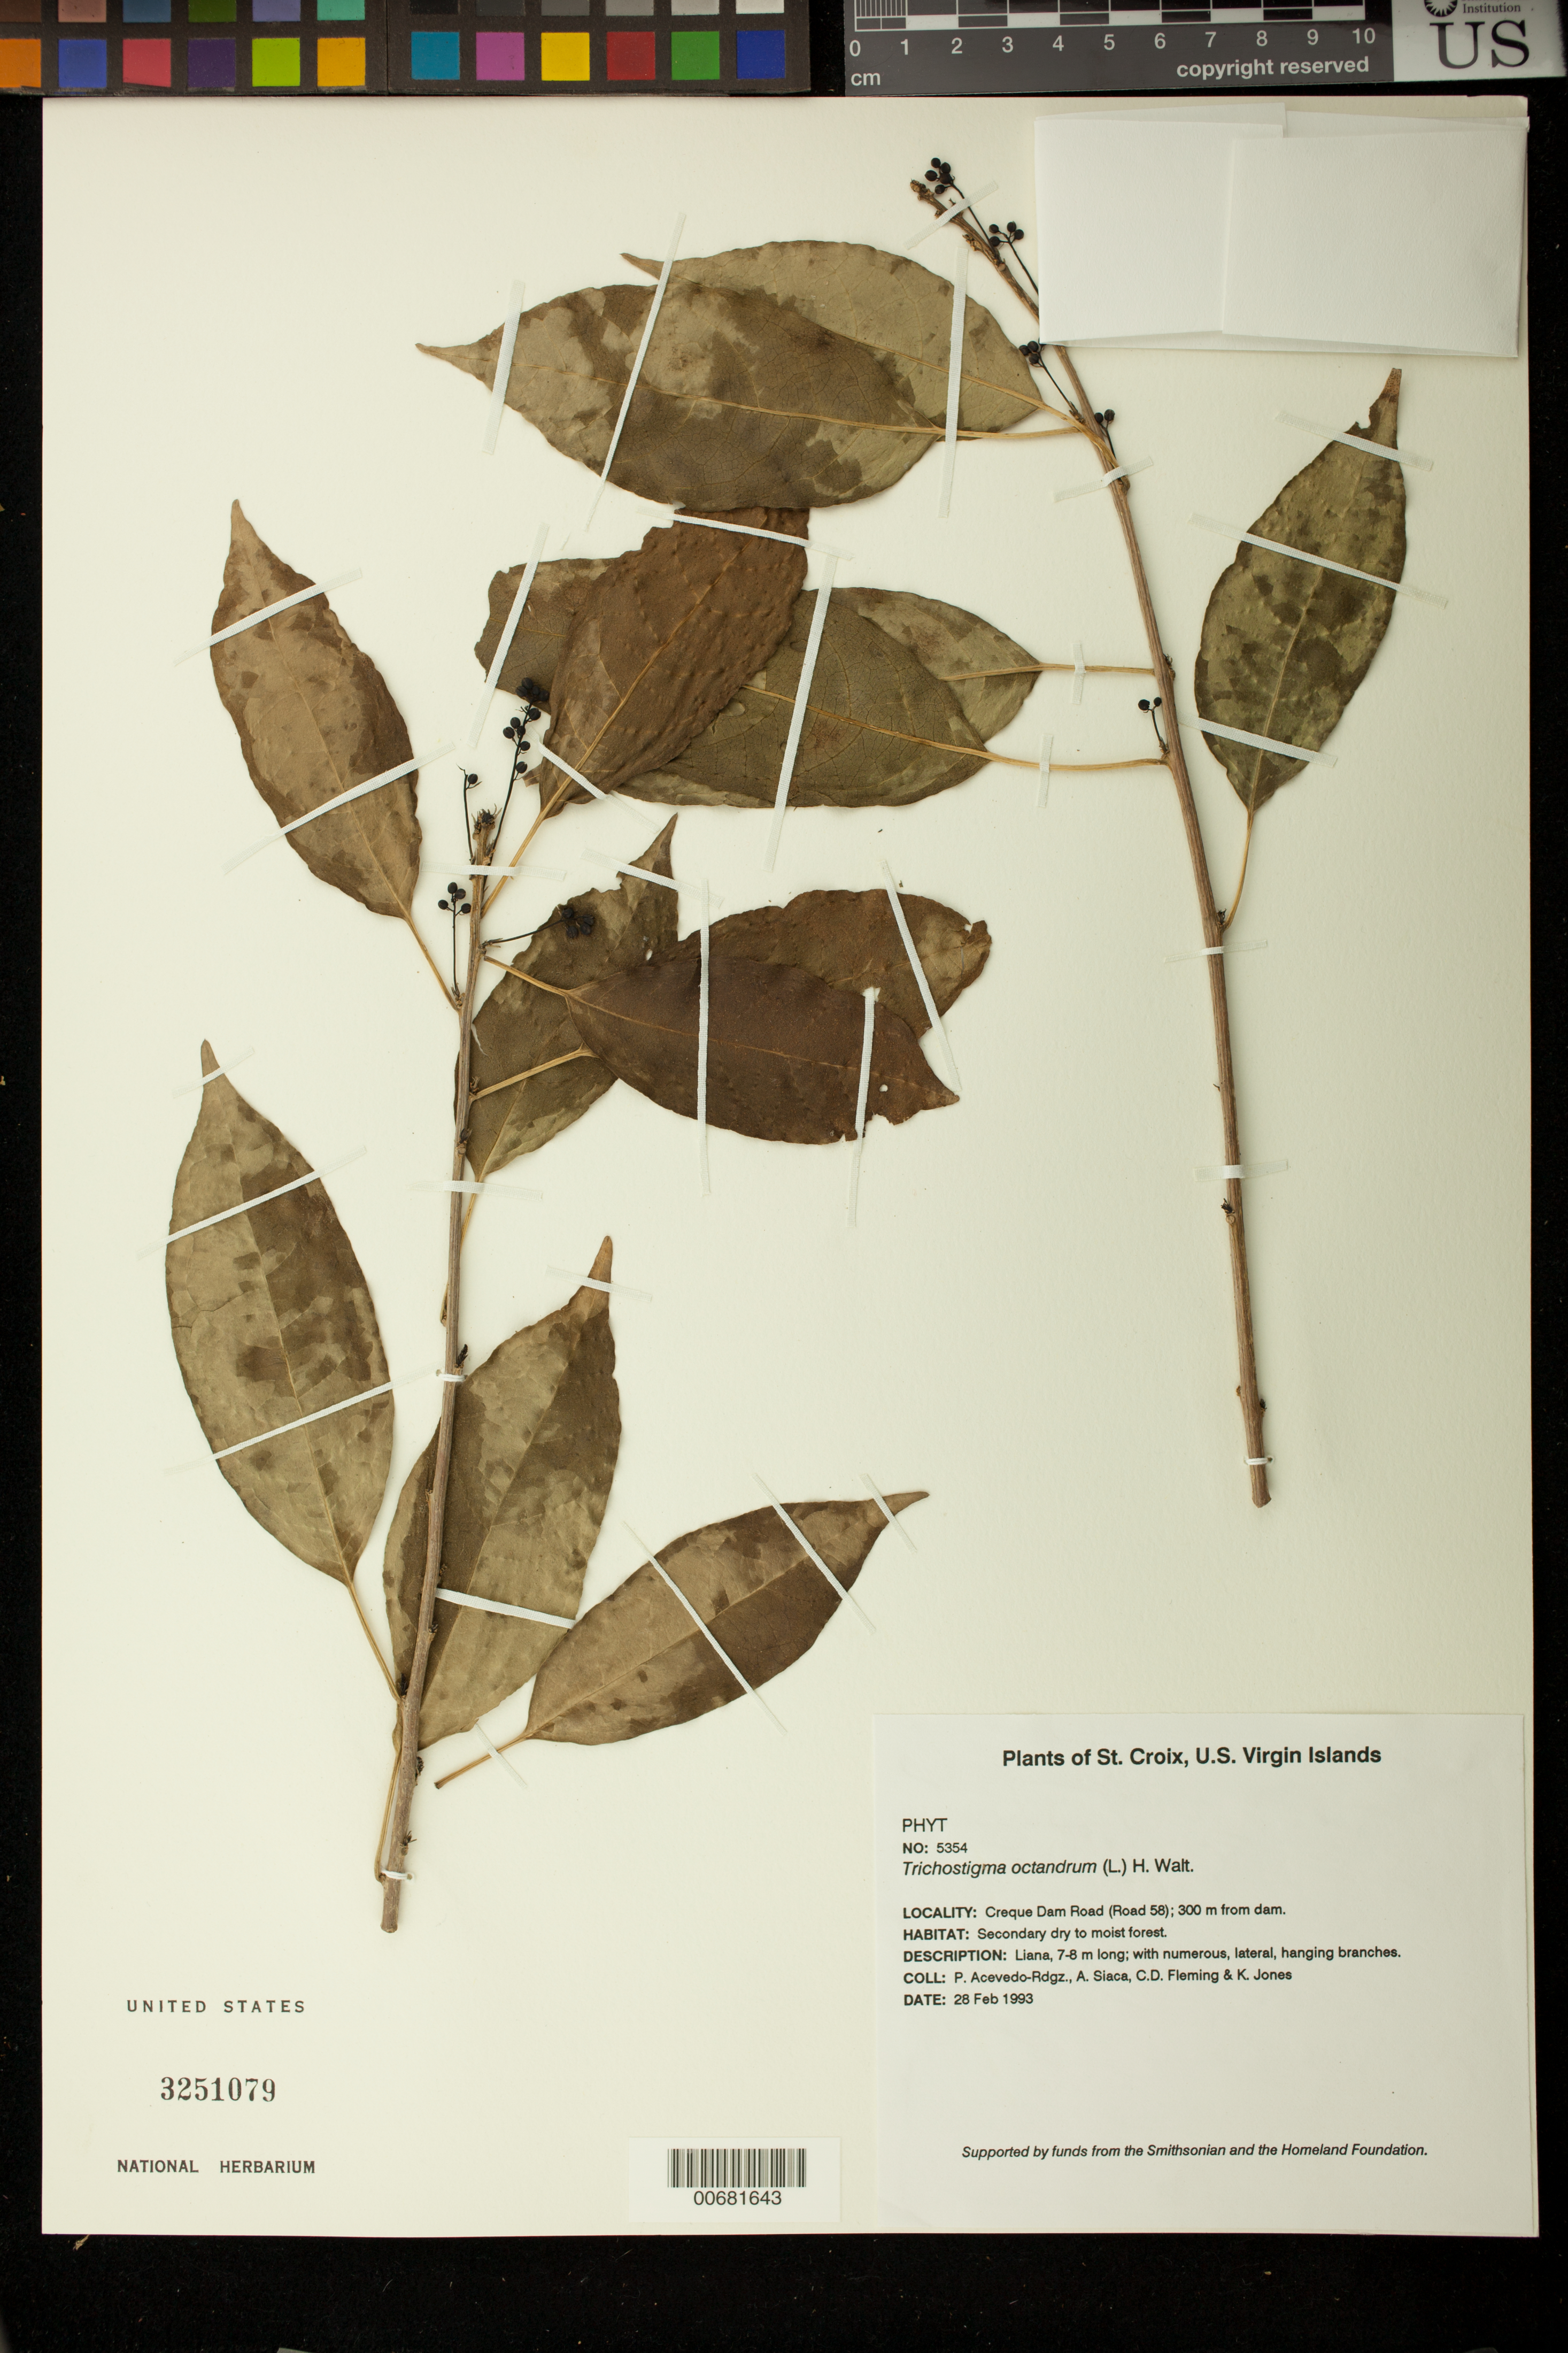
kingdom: Plantae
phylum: Tracheophyta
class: Magnoliopsida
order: Caryophyllales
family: Phytolaccaceae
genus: Trichostigma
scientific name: Trichostigma octandrum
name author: (L.) H. Walter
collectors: P. Acevedo-Rodr., A. Siaca, C. Fleming & K. Jones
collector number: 5354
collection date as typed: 28 Feb 1993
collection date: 1993-02-28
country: U.S. Virgin Islands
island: St. Croix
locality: Creque Dam Road (Road 58); 300 m from dam.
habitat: Secondary dry to moist forest.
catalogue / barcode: US 3251079